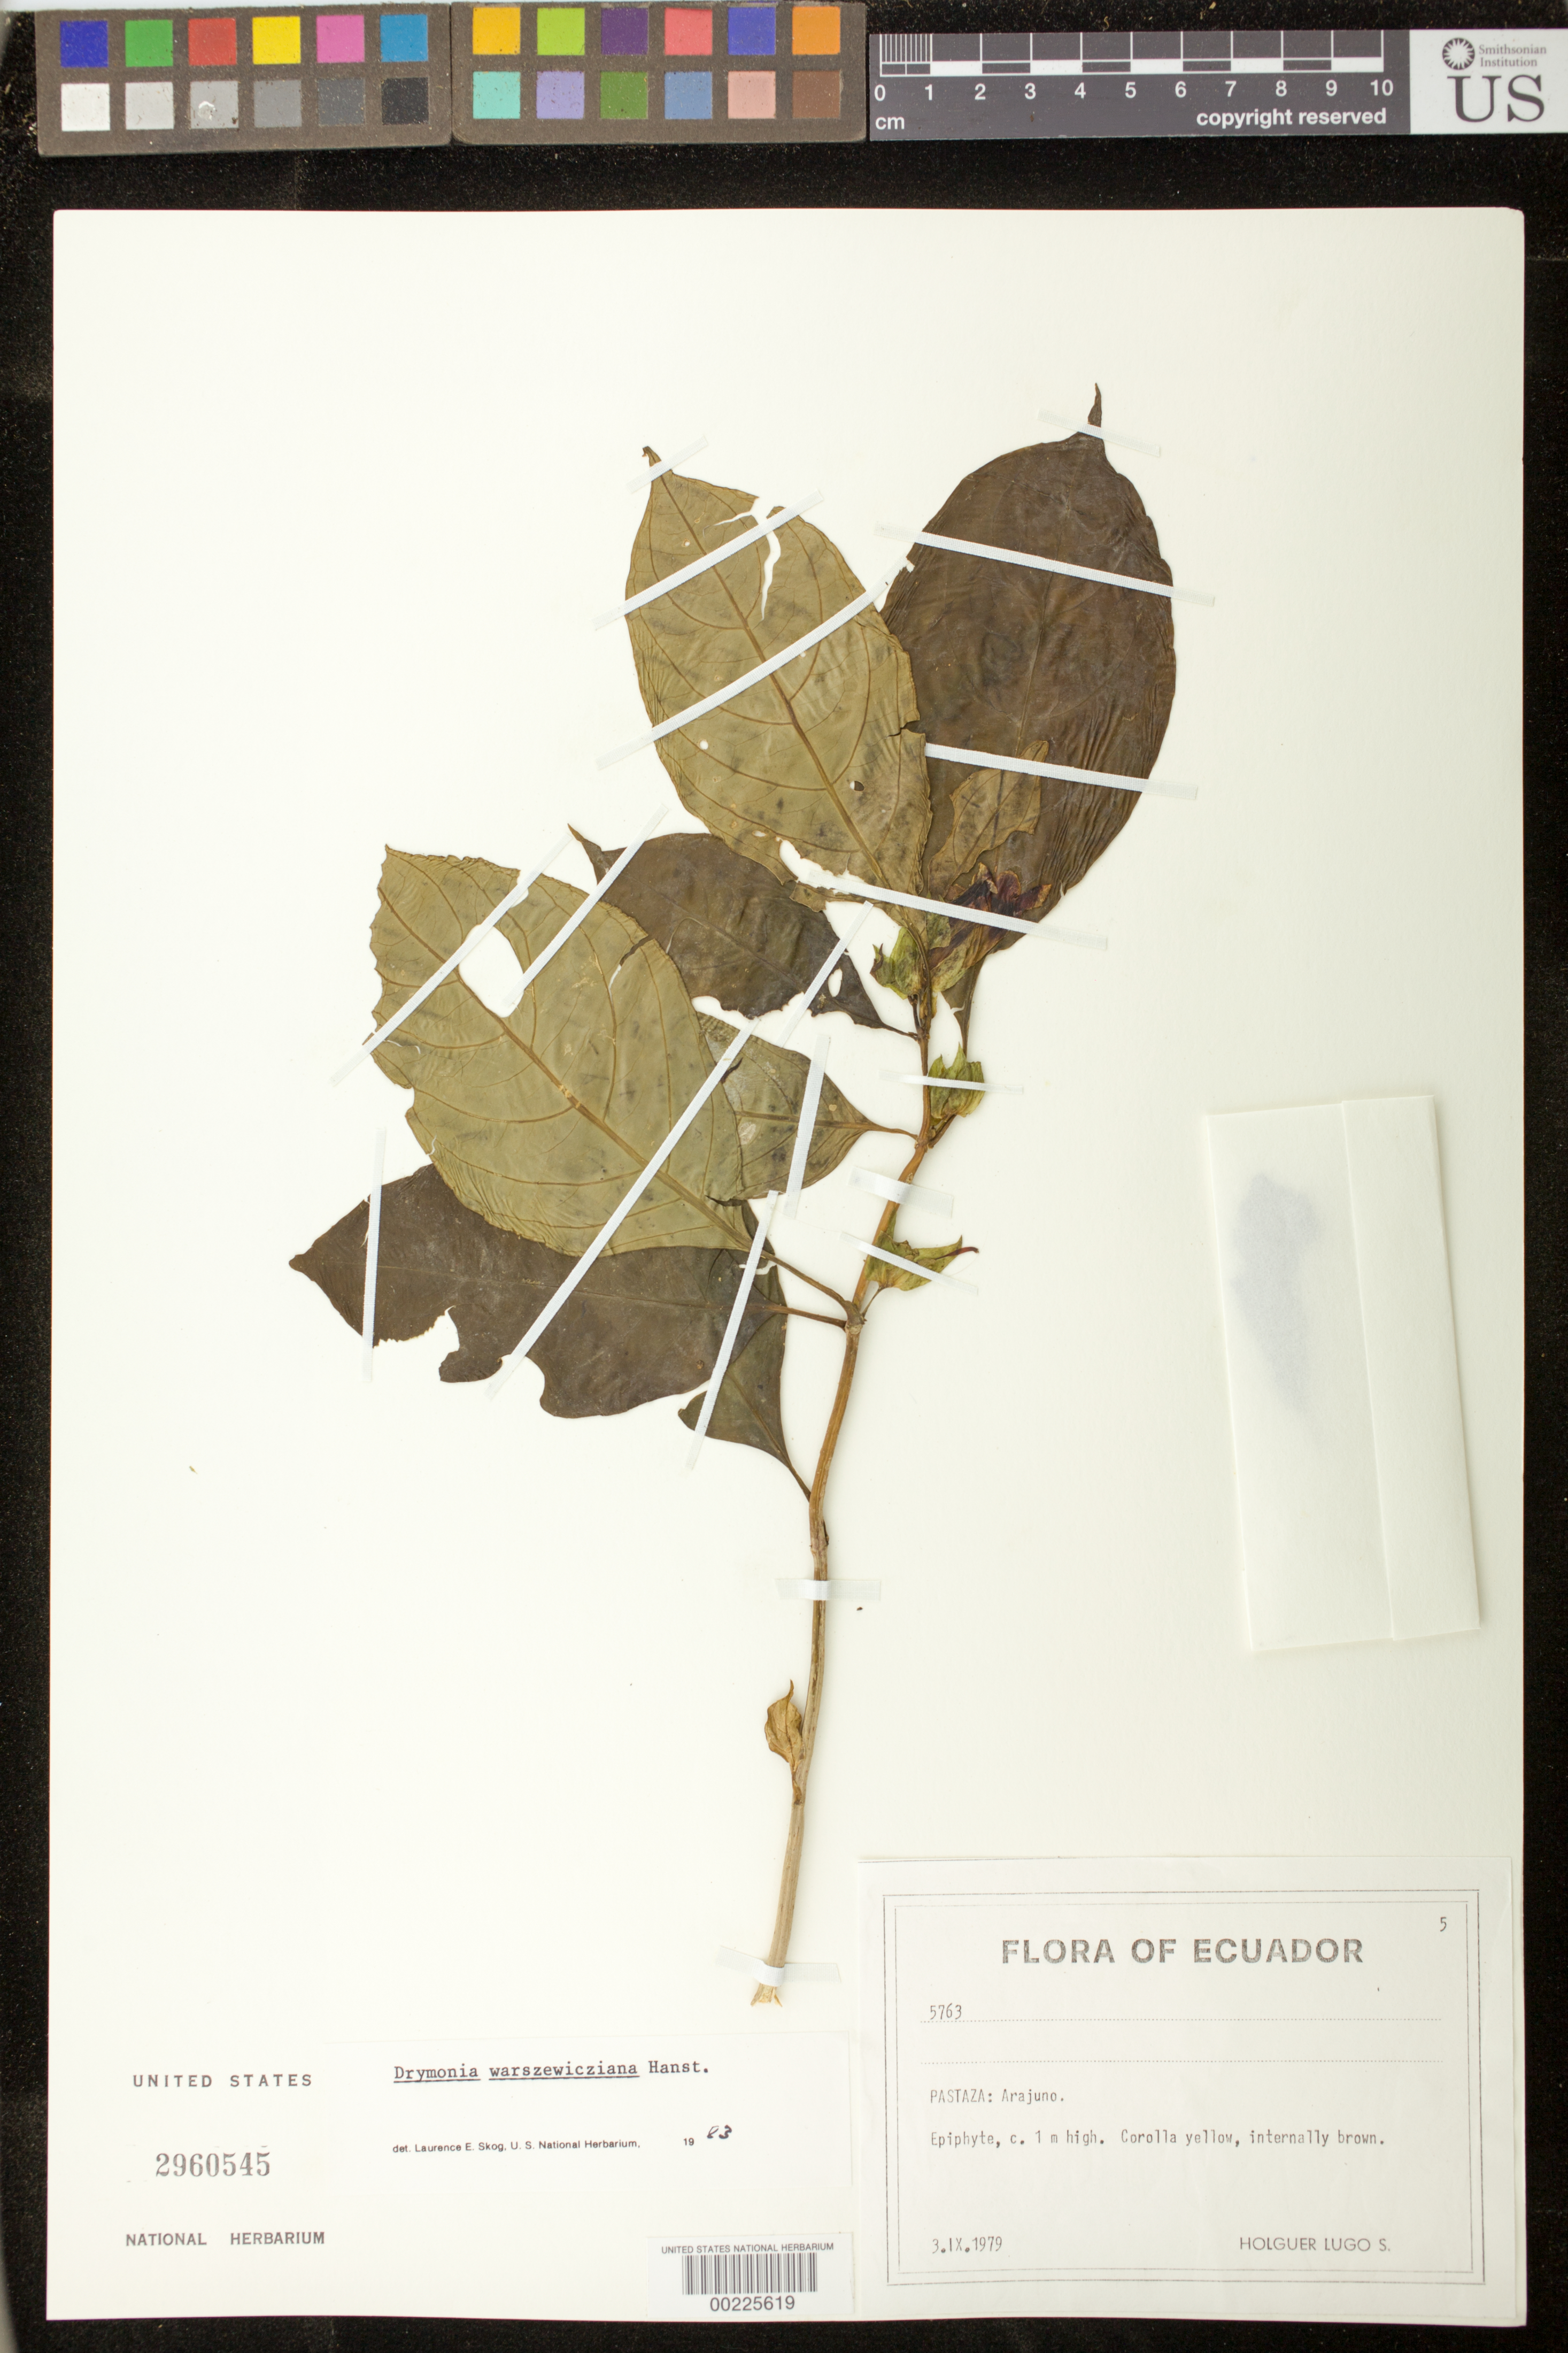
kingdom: Plantae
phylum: Tracheophyta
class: Magnoliopsida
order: Lamiales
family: Gesneriaceae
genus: Drymonia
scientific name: Drymonia warszewicziana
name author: Hanst.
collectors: H. Lugo S.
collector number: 5763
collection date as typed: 03 Sep 1979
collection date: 1979-09-03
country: Ecuador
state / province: Pastaza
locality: Arajuno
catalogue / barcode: US 2960545